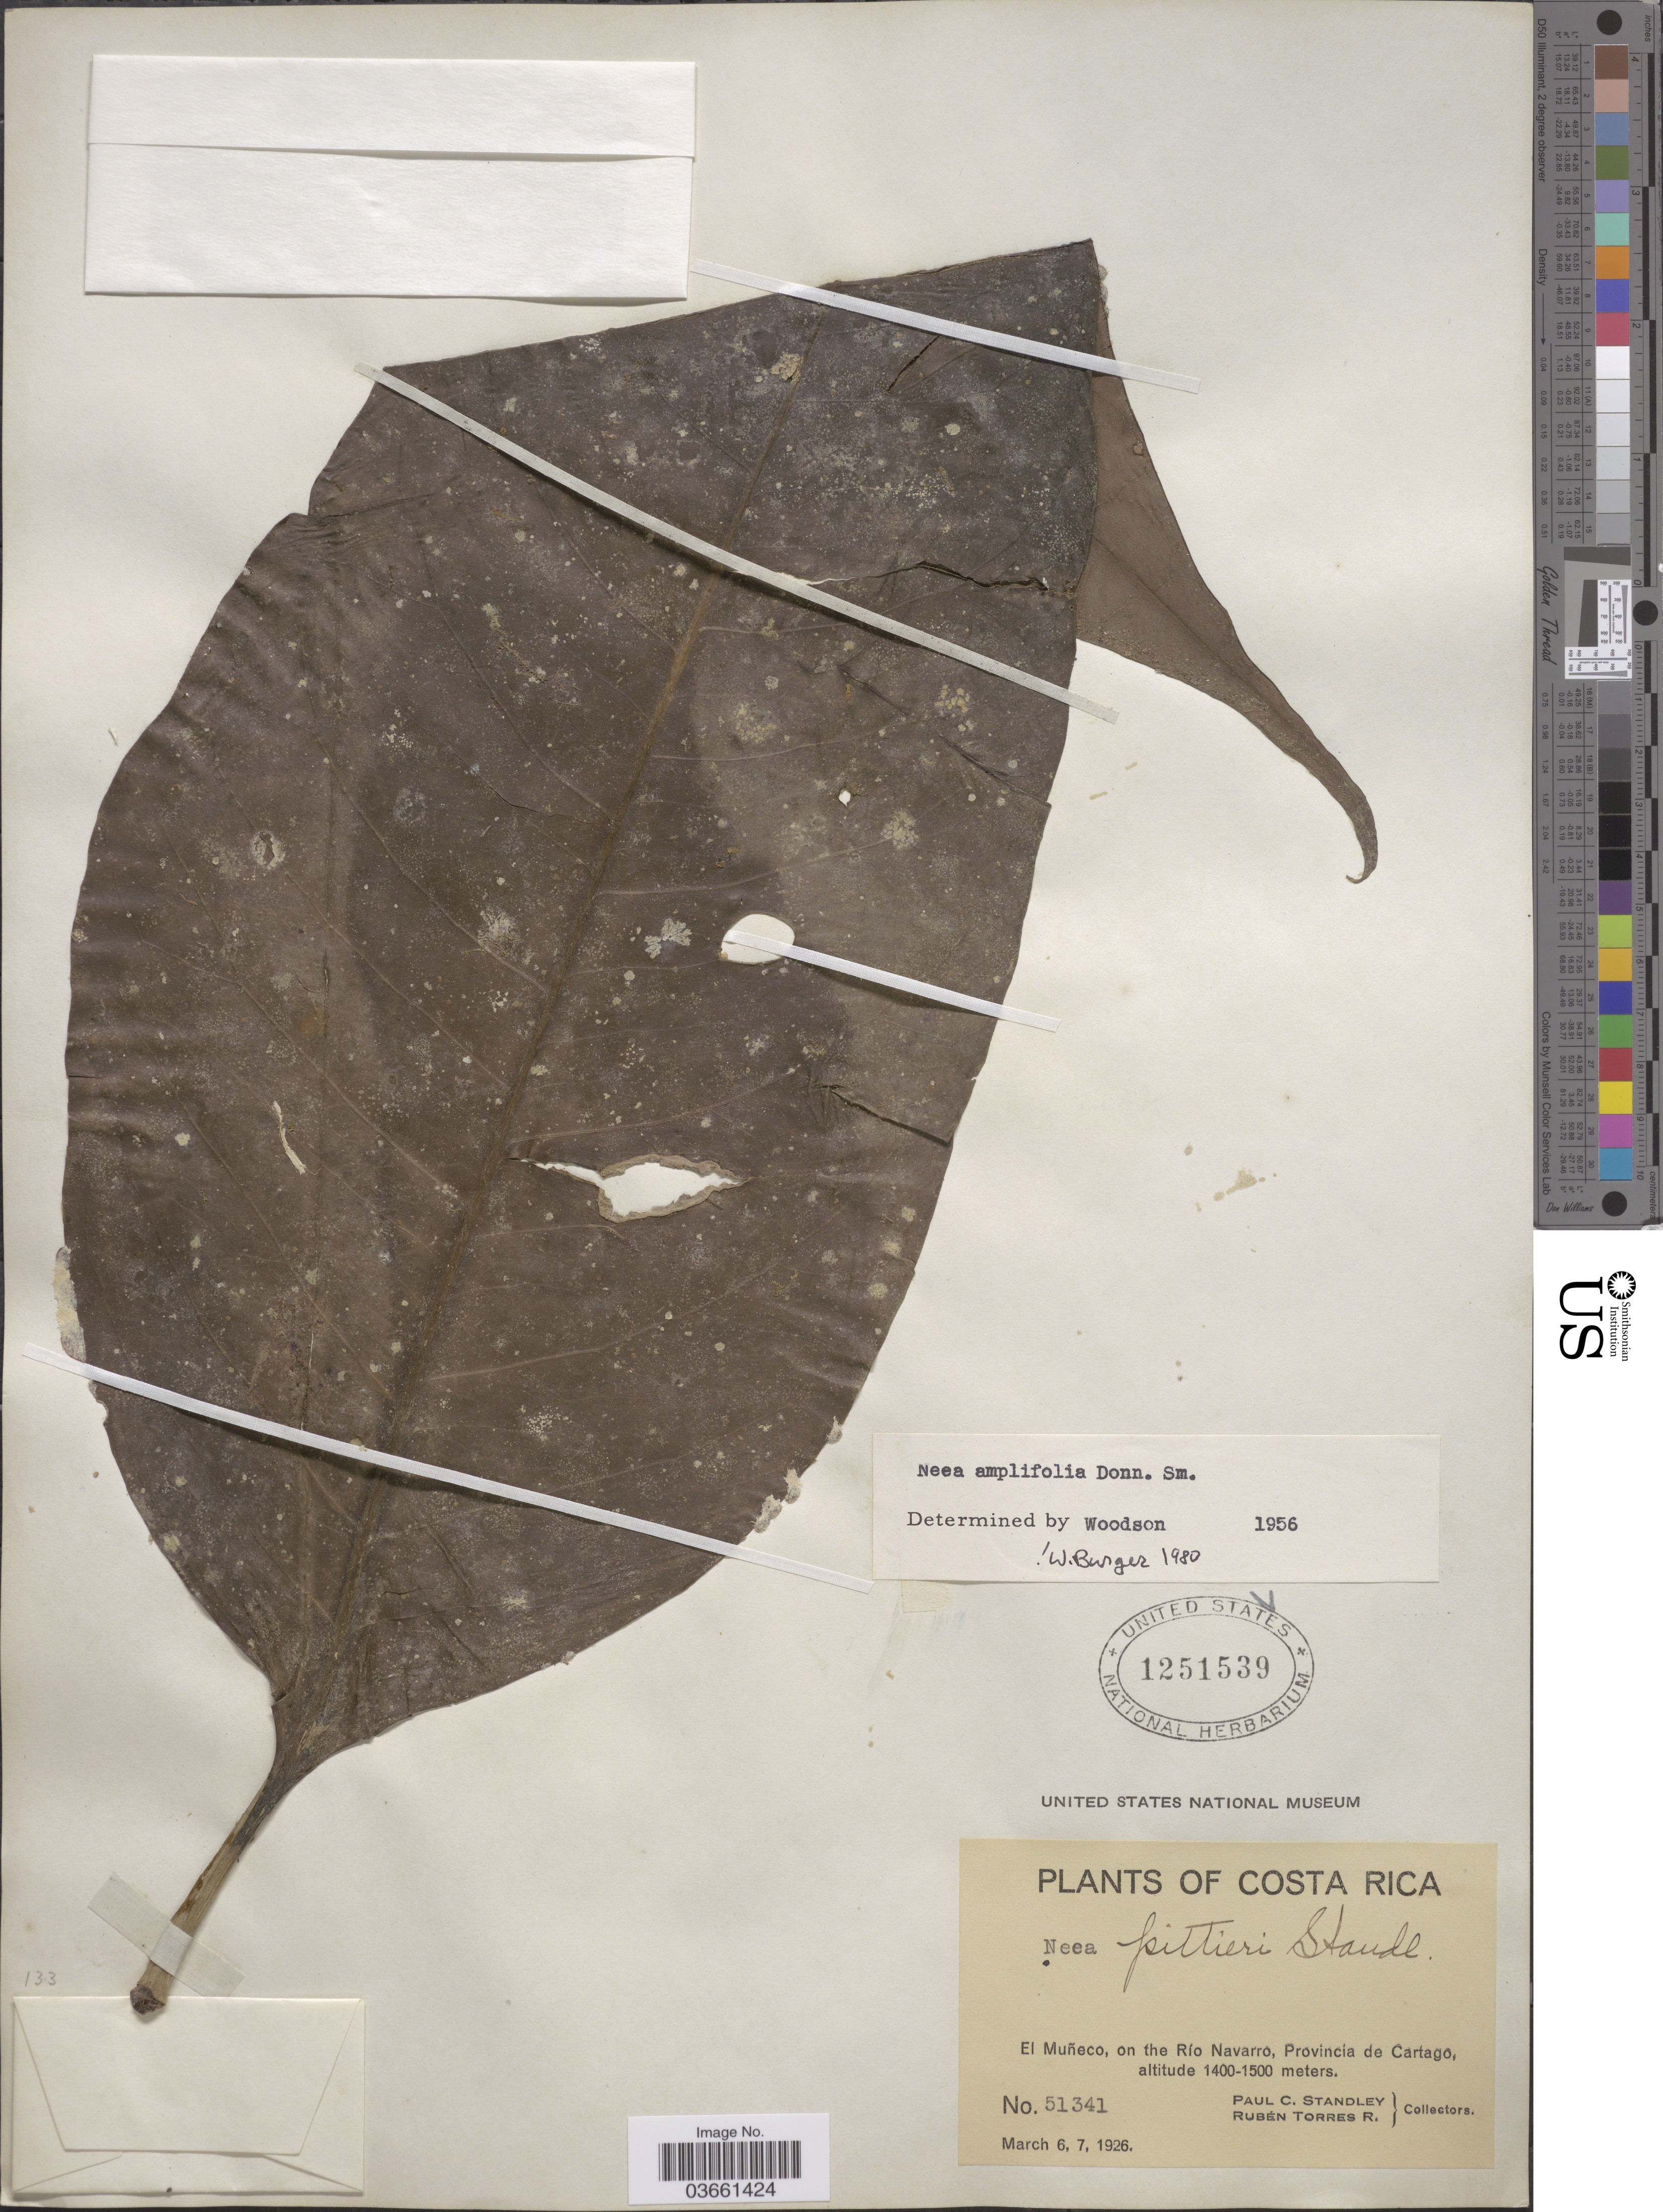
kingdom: Plantae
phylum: Tracheophyta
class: Magnoliopsida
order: Caryophyllales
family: Nyctaginaceae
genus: Neea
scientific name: Neea amplifolia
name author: Donn. Sm.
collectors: P. C. Standley & R. Torres Rojas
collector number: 51341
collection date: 1926-03-06/1926-03-07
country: Costa Rica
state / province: Cartago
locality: El Muñeco, on the Río Navarro.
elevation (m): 1400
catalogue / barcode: US 1251539